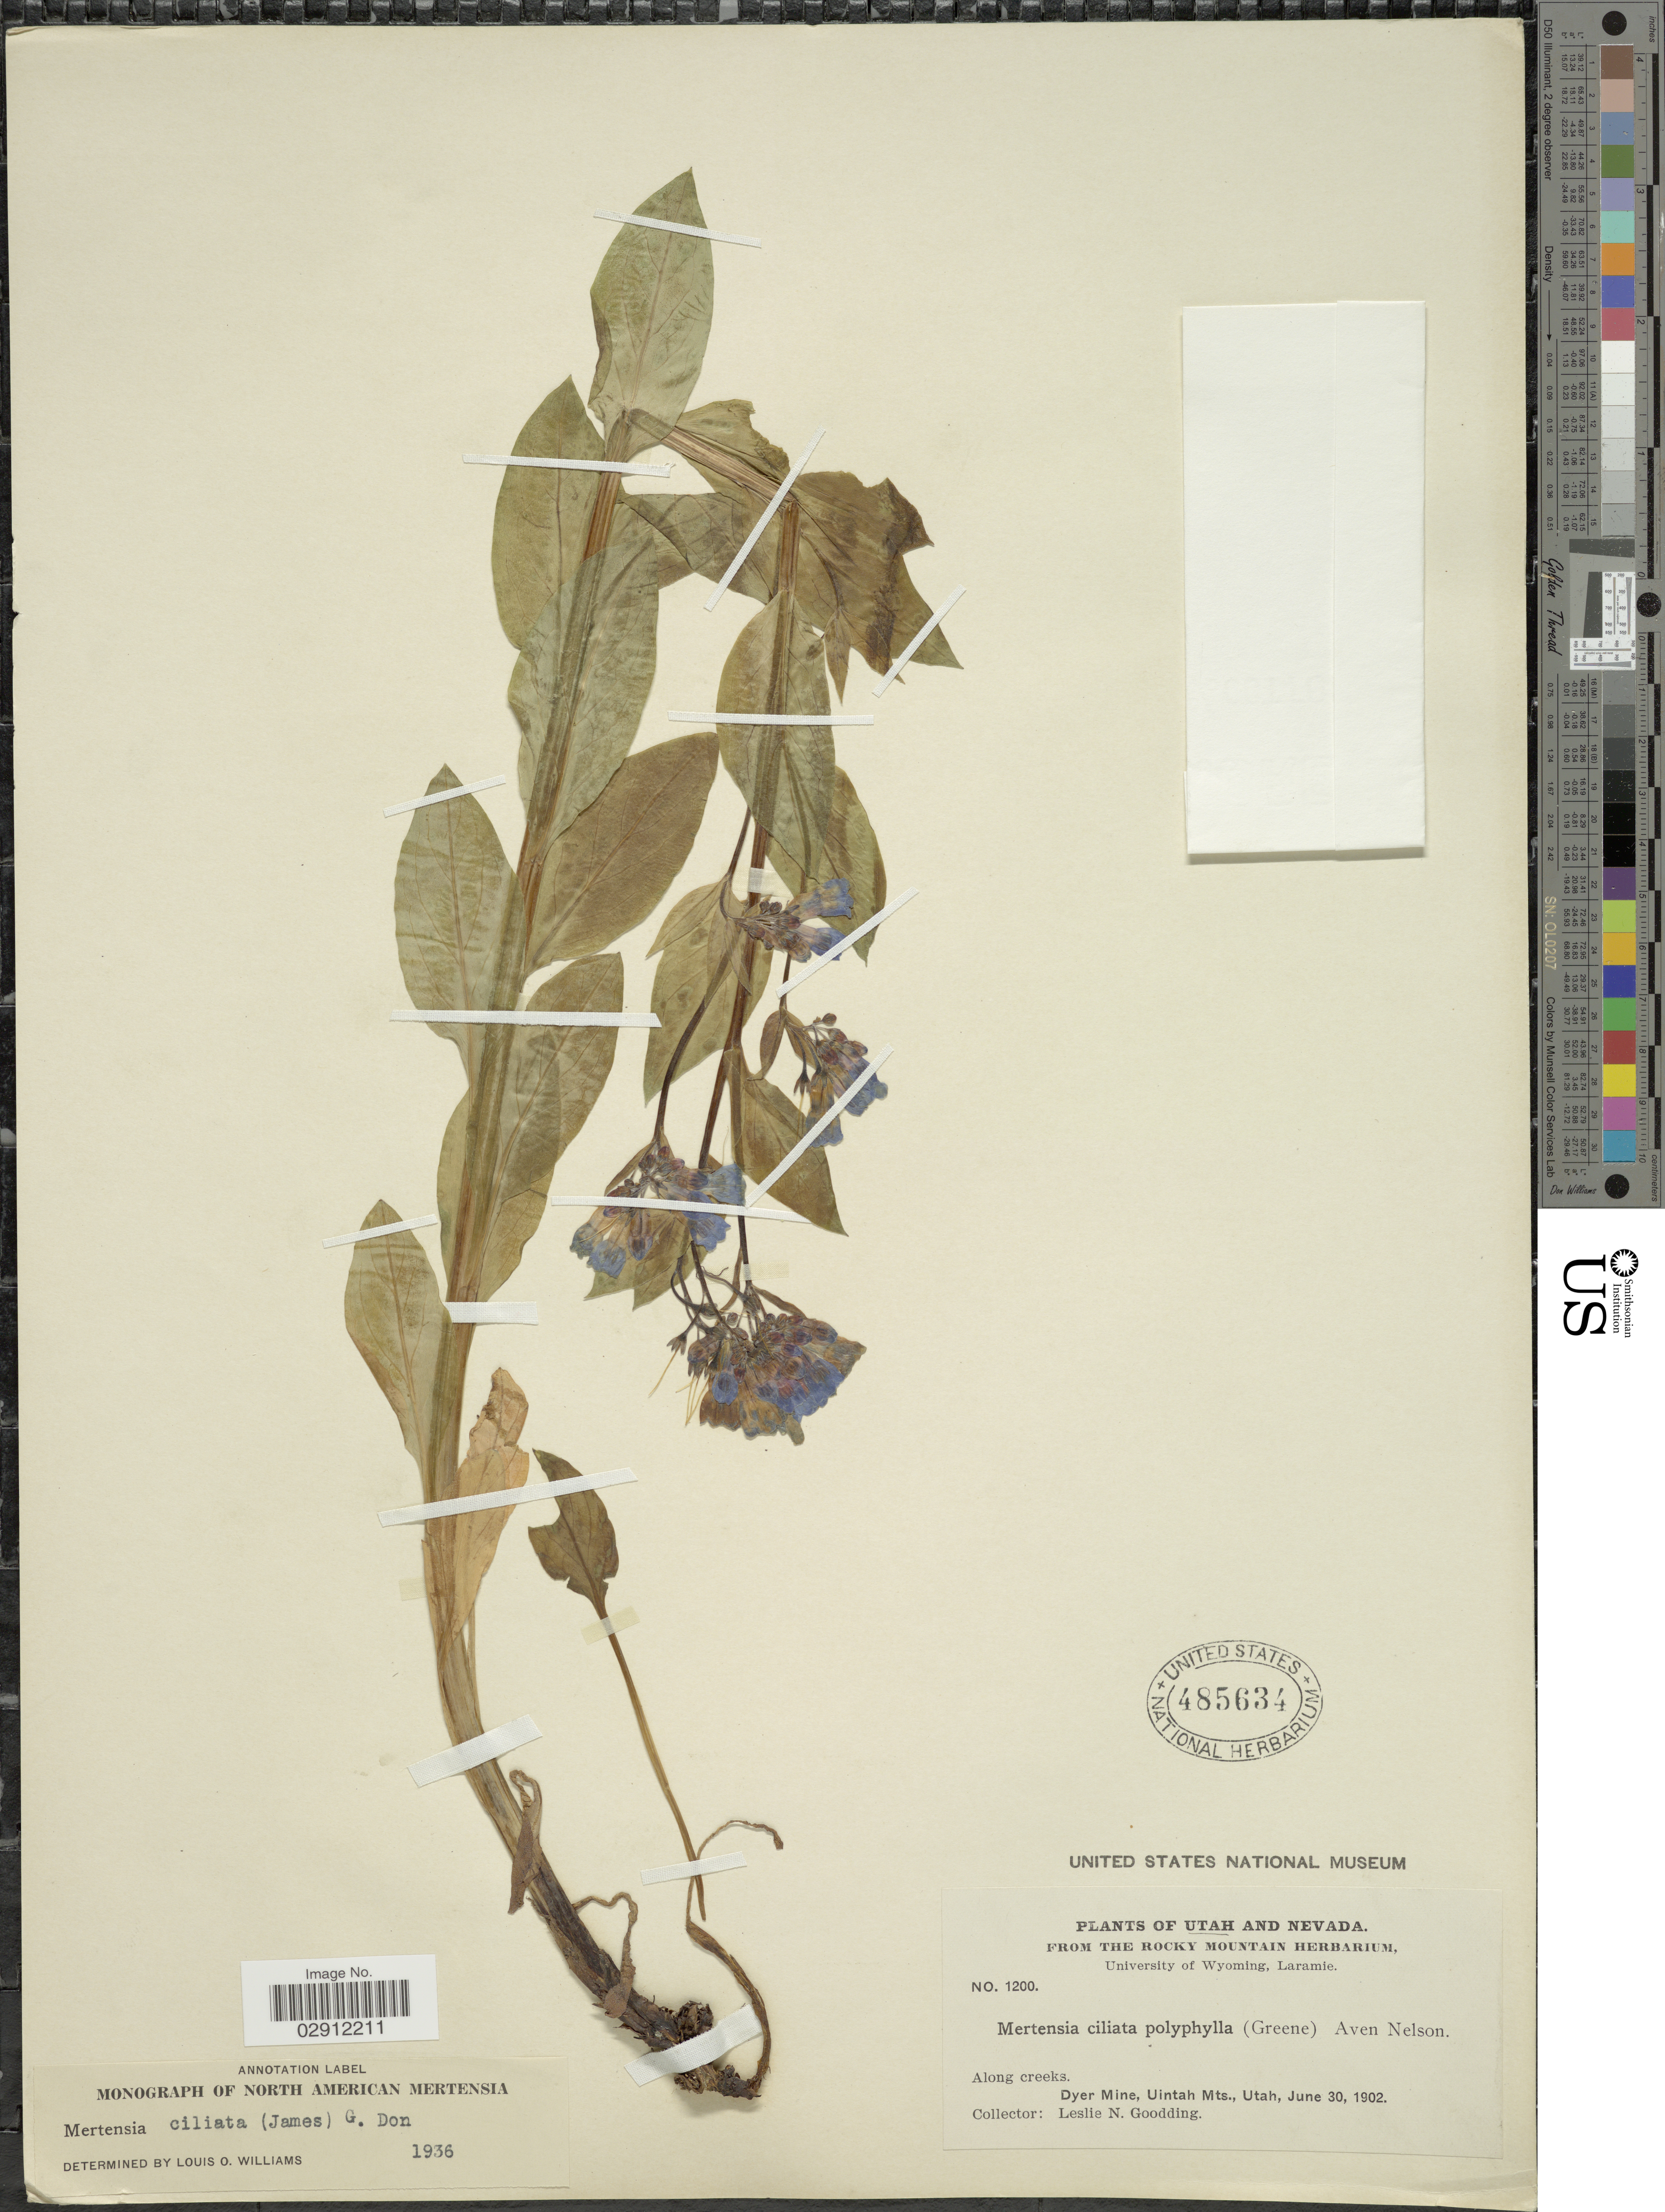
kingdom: Plantae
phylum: Tracheophyta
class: Magnoliopsida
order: Boraginales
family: Boraginaceae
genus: Mertensia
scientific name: Mertensia ciliata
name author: (James) G. Don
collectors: L. N. Goodding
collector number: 1200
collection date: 1902-06-30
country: United States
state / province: Utah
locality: Along creeks. Dyer Mine, Uintah Mts.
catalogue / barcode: US 485634